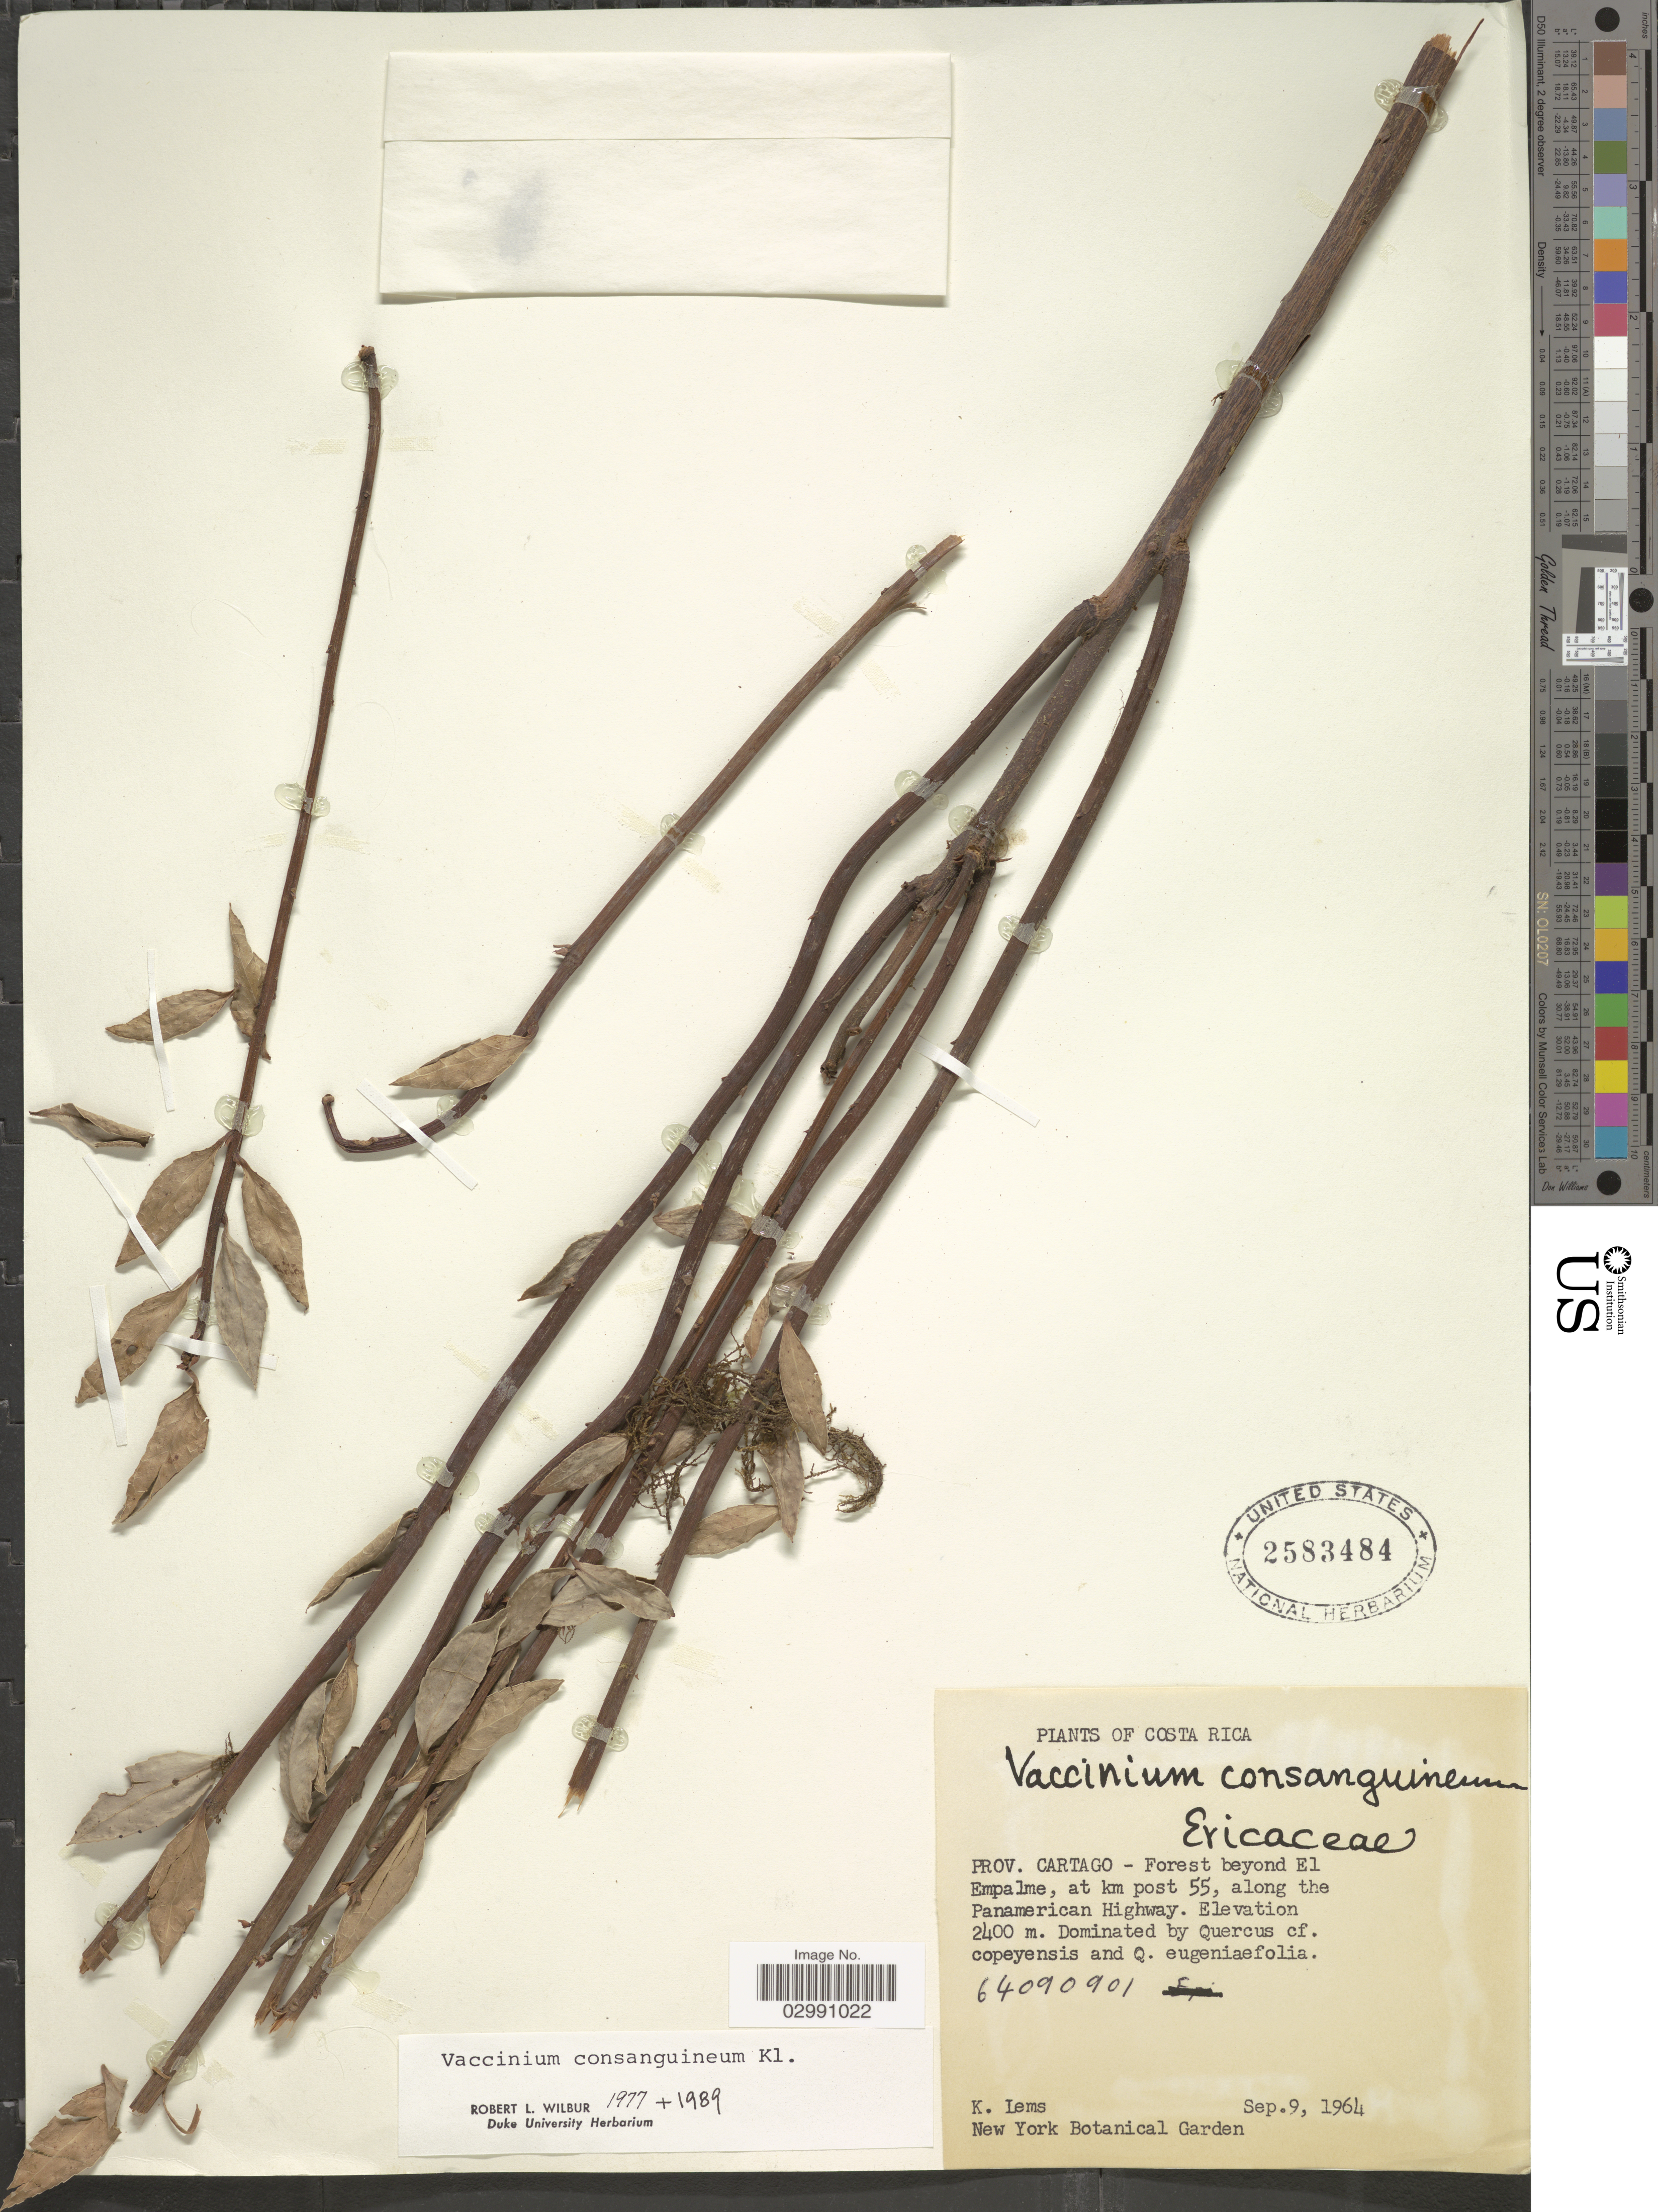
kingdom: Plantae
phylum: Tracheophyta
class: Magnoliopsida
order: Ericales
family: Ericaceae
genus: Vaccinium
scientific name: Vaccinium consanguineum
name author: Klotzsch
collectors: K. Lems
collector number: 64090901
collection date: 1964-09-09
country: Costa Rica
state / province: Cartago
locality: Forest beyond El Empalme, at km post 55, along the Panamerican Highway.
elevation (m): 2400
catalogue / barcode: US 2583484